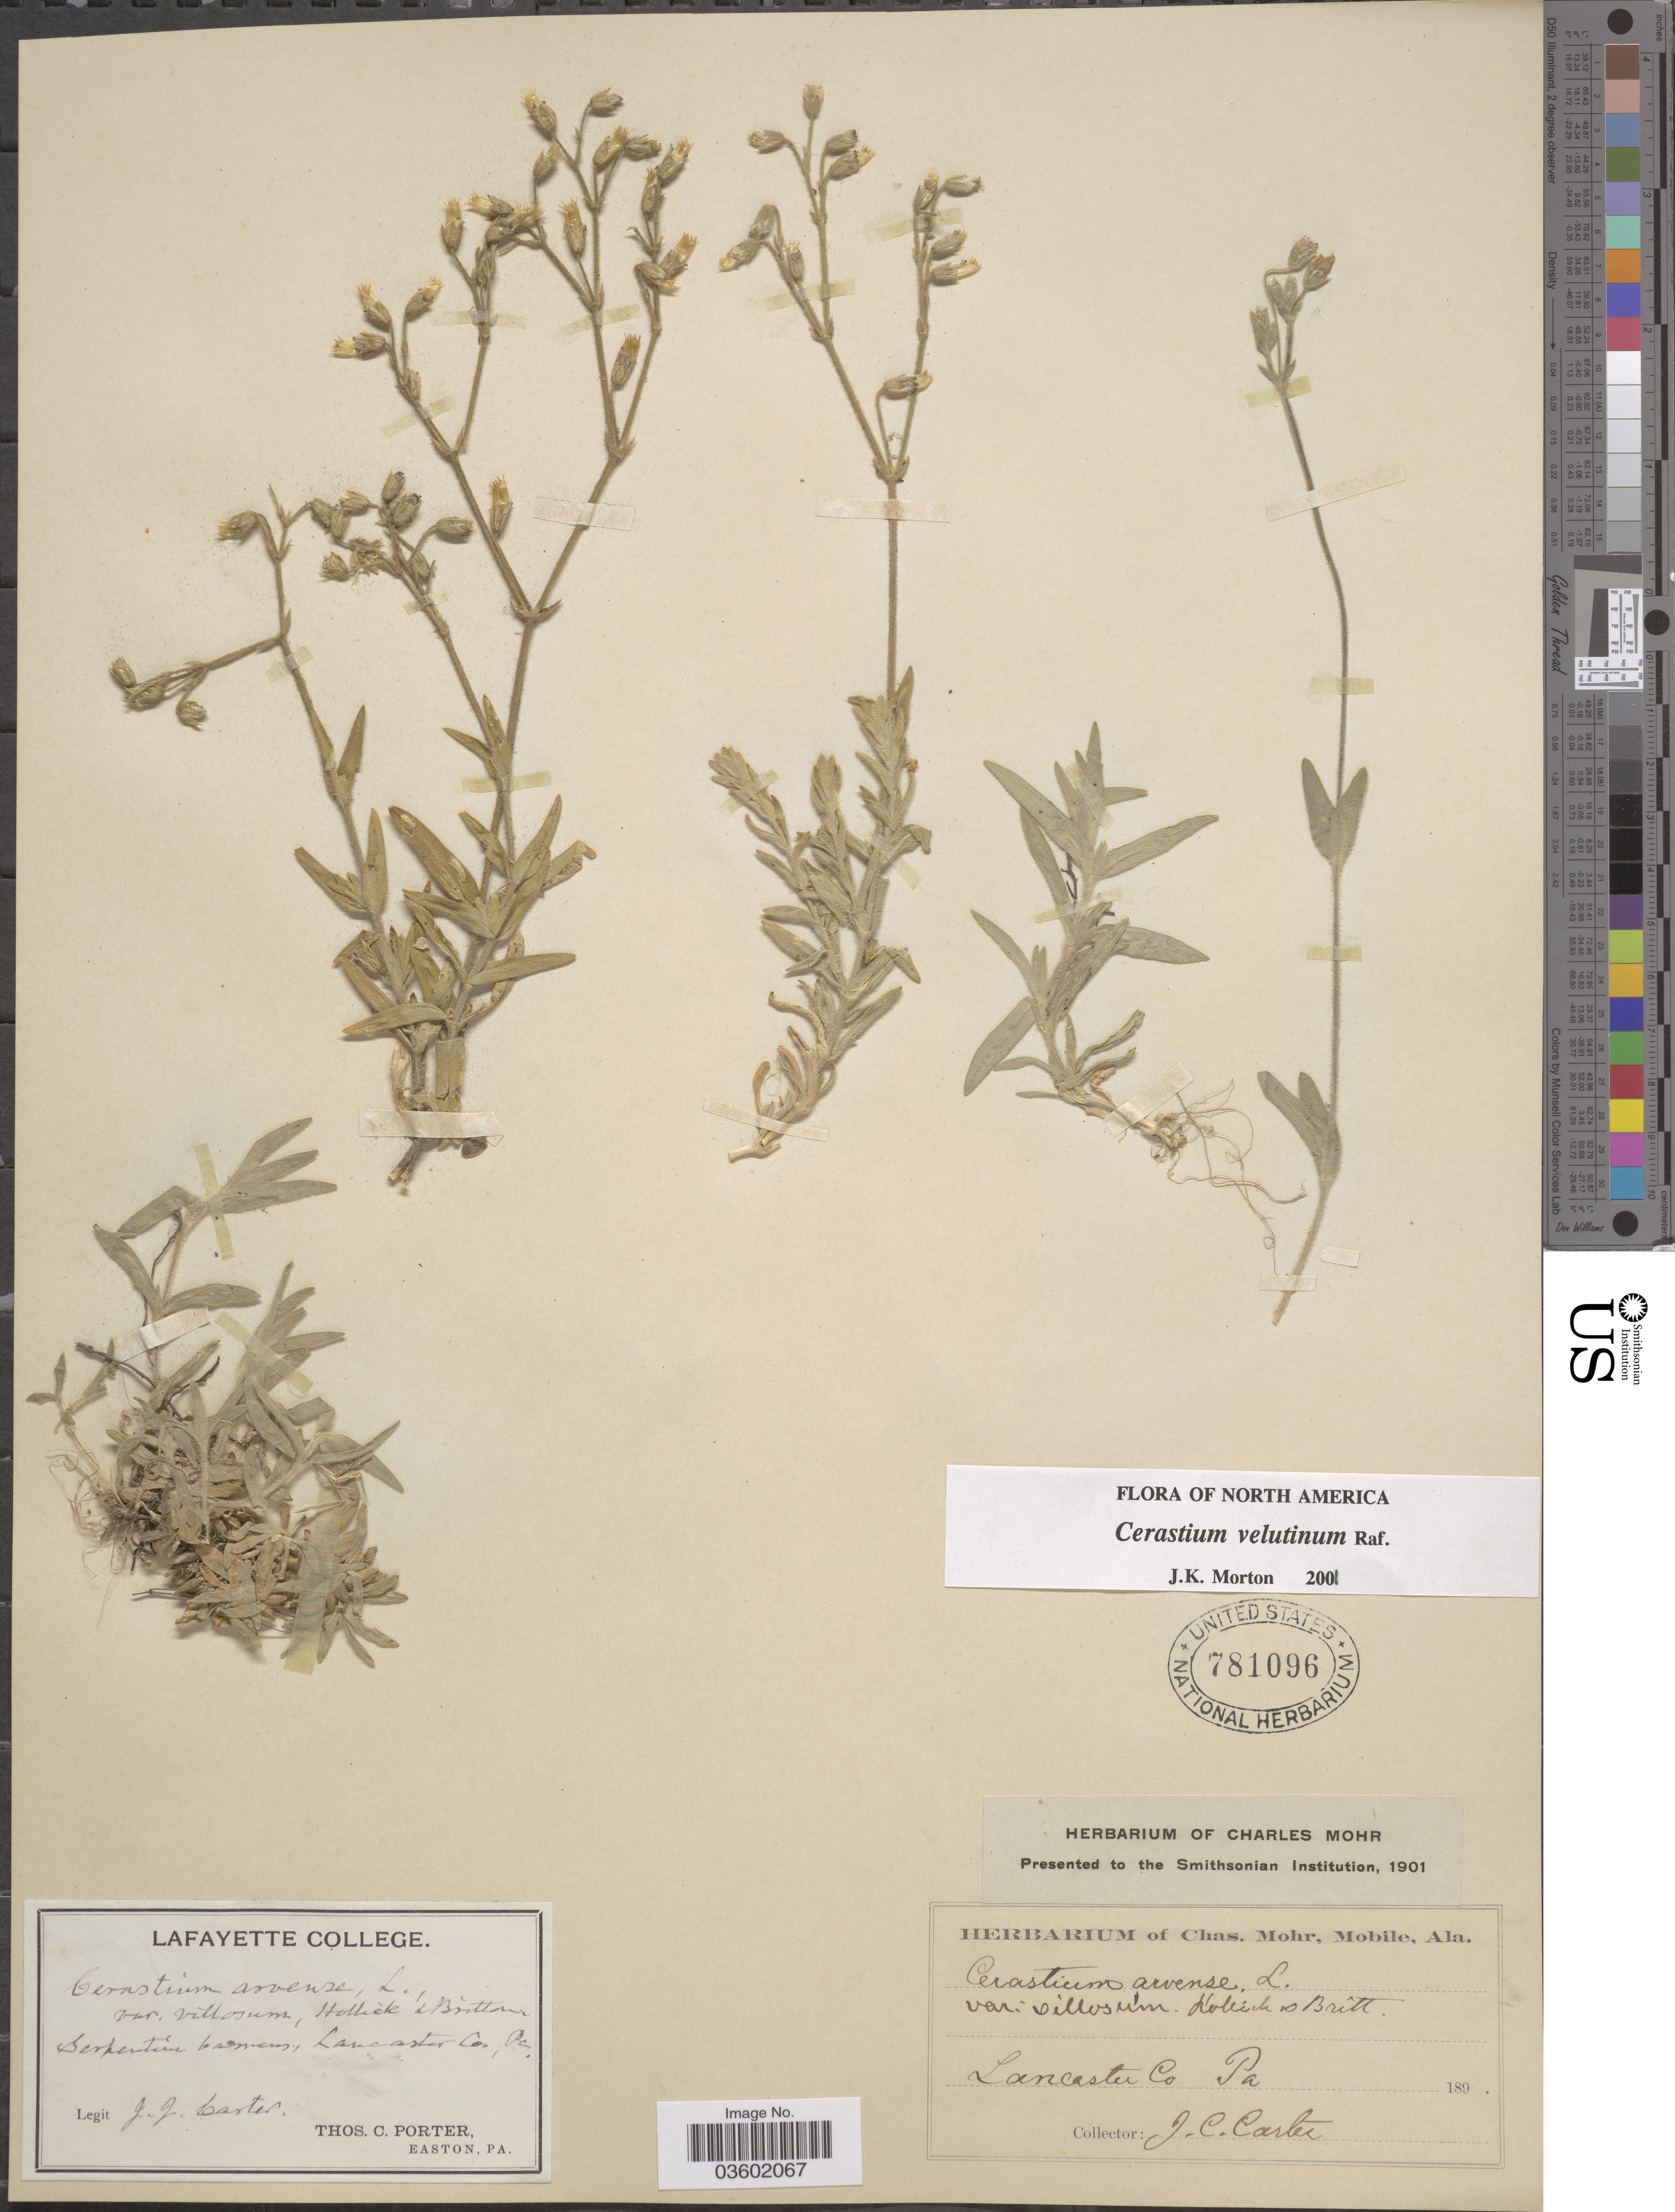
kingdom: Plantae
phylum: Tracheophyta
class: Magnoliopsida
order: Caryophyllales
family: Caryophyllaceae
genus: Cerastium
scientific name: Cerastium velutinum var. velutinum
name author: Raf.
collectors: J. Carter & T. Porter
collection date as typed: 189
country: United States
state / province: Pennsylvania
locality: Lancaster Co.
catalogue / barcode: US 781096